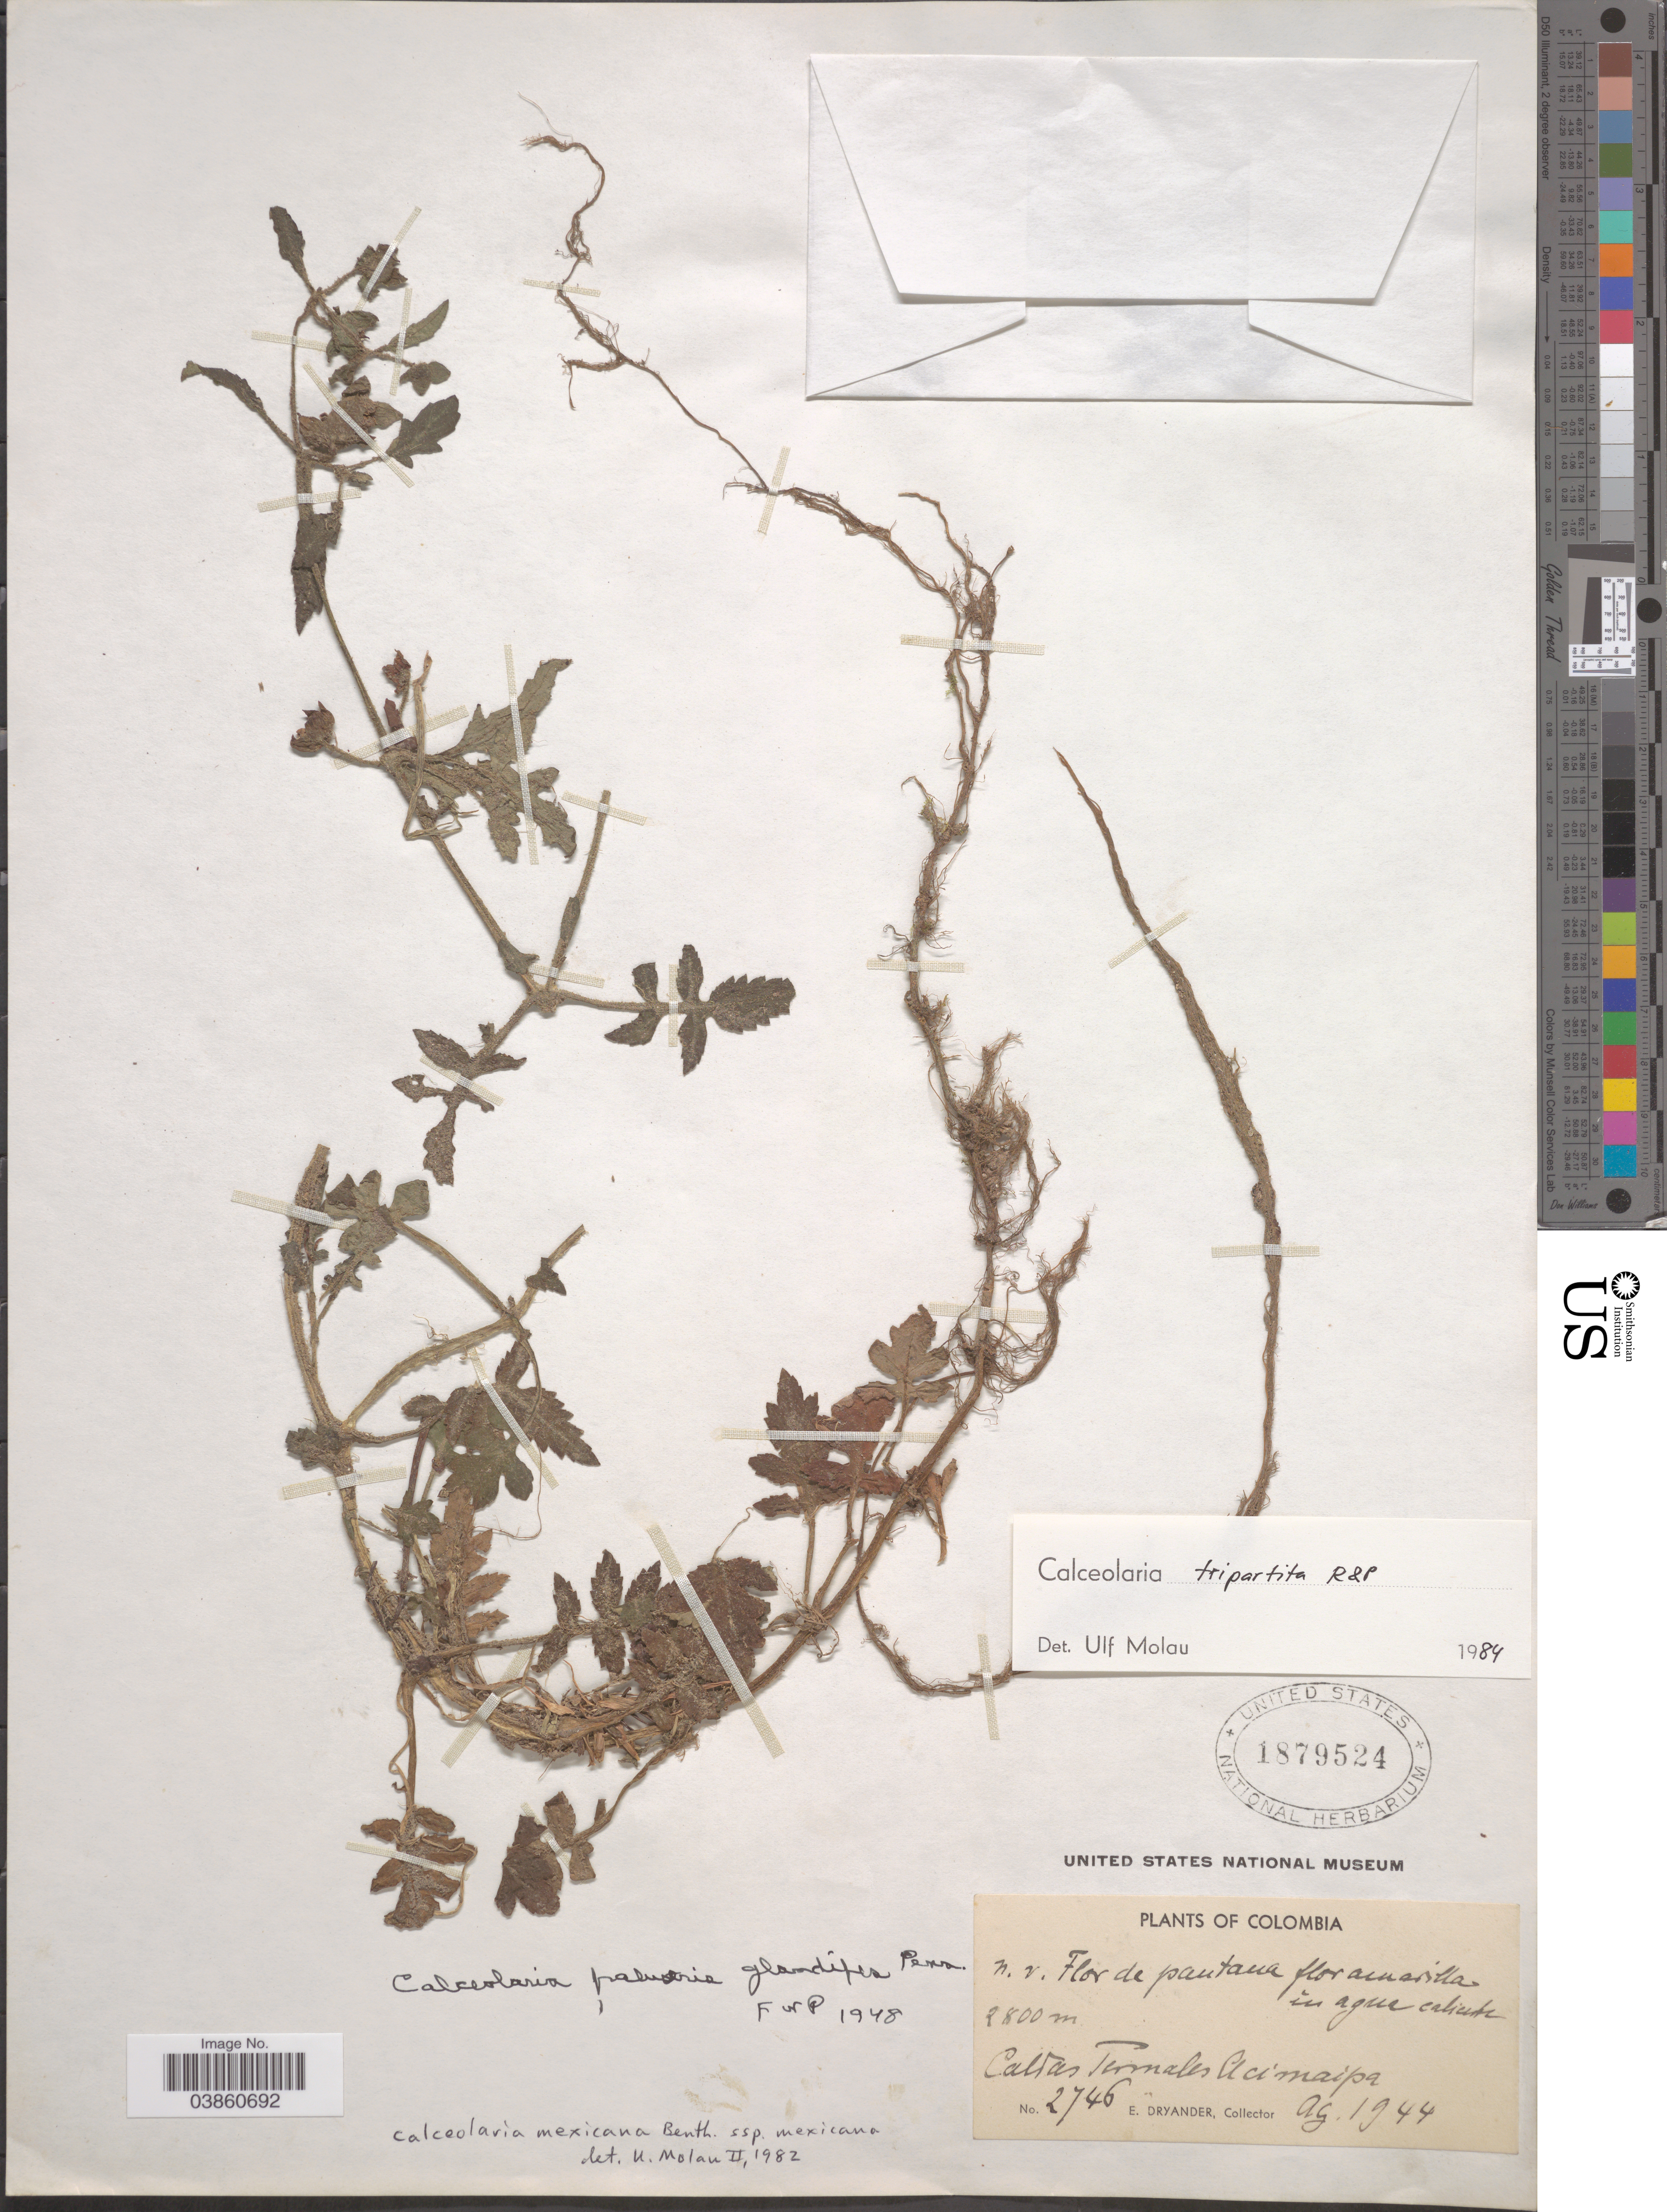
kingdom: Plantae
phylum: Tracheophyta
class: Magnoliopsida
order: Lamiales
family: Calceolariaceae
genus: Calceolaria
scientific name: Calceolaria tripartita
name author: Ruiz & Pav.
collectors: E. Dryander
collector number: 2746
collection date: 1944-08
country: Colombia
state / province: Caldas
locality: Caldas Termales Acimaipa.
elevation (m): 2800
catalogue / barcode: US 1879524